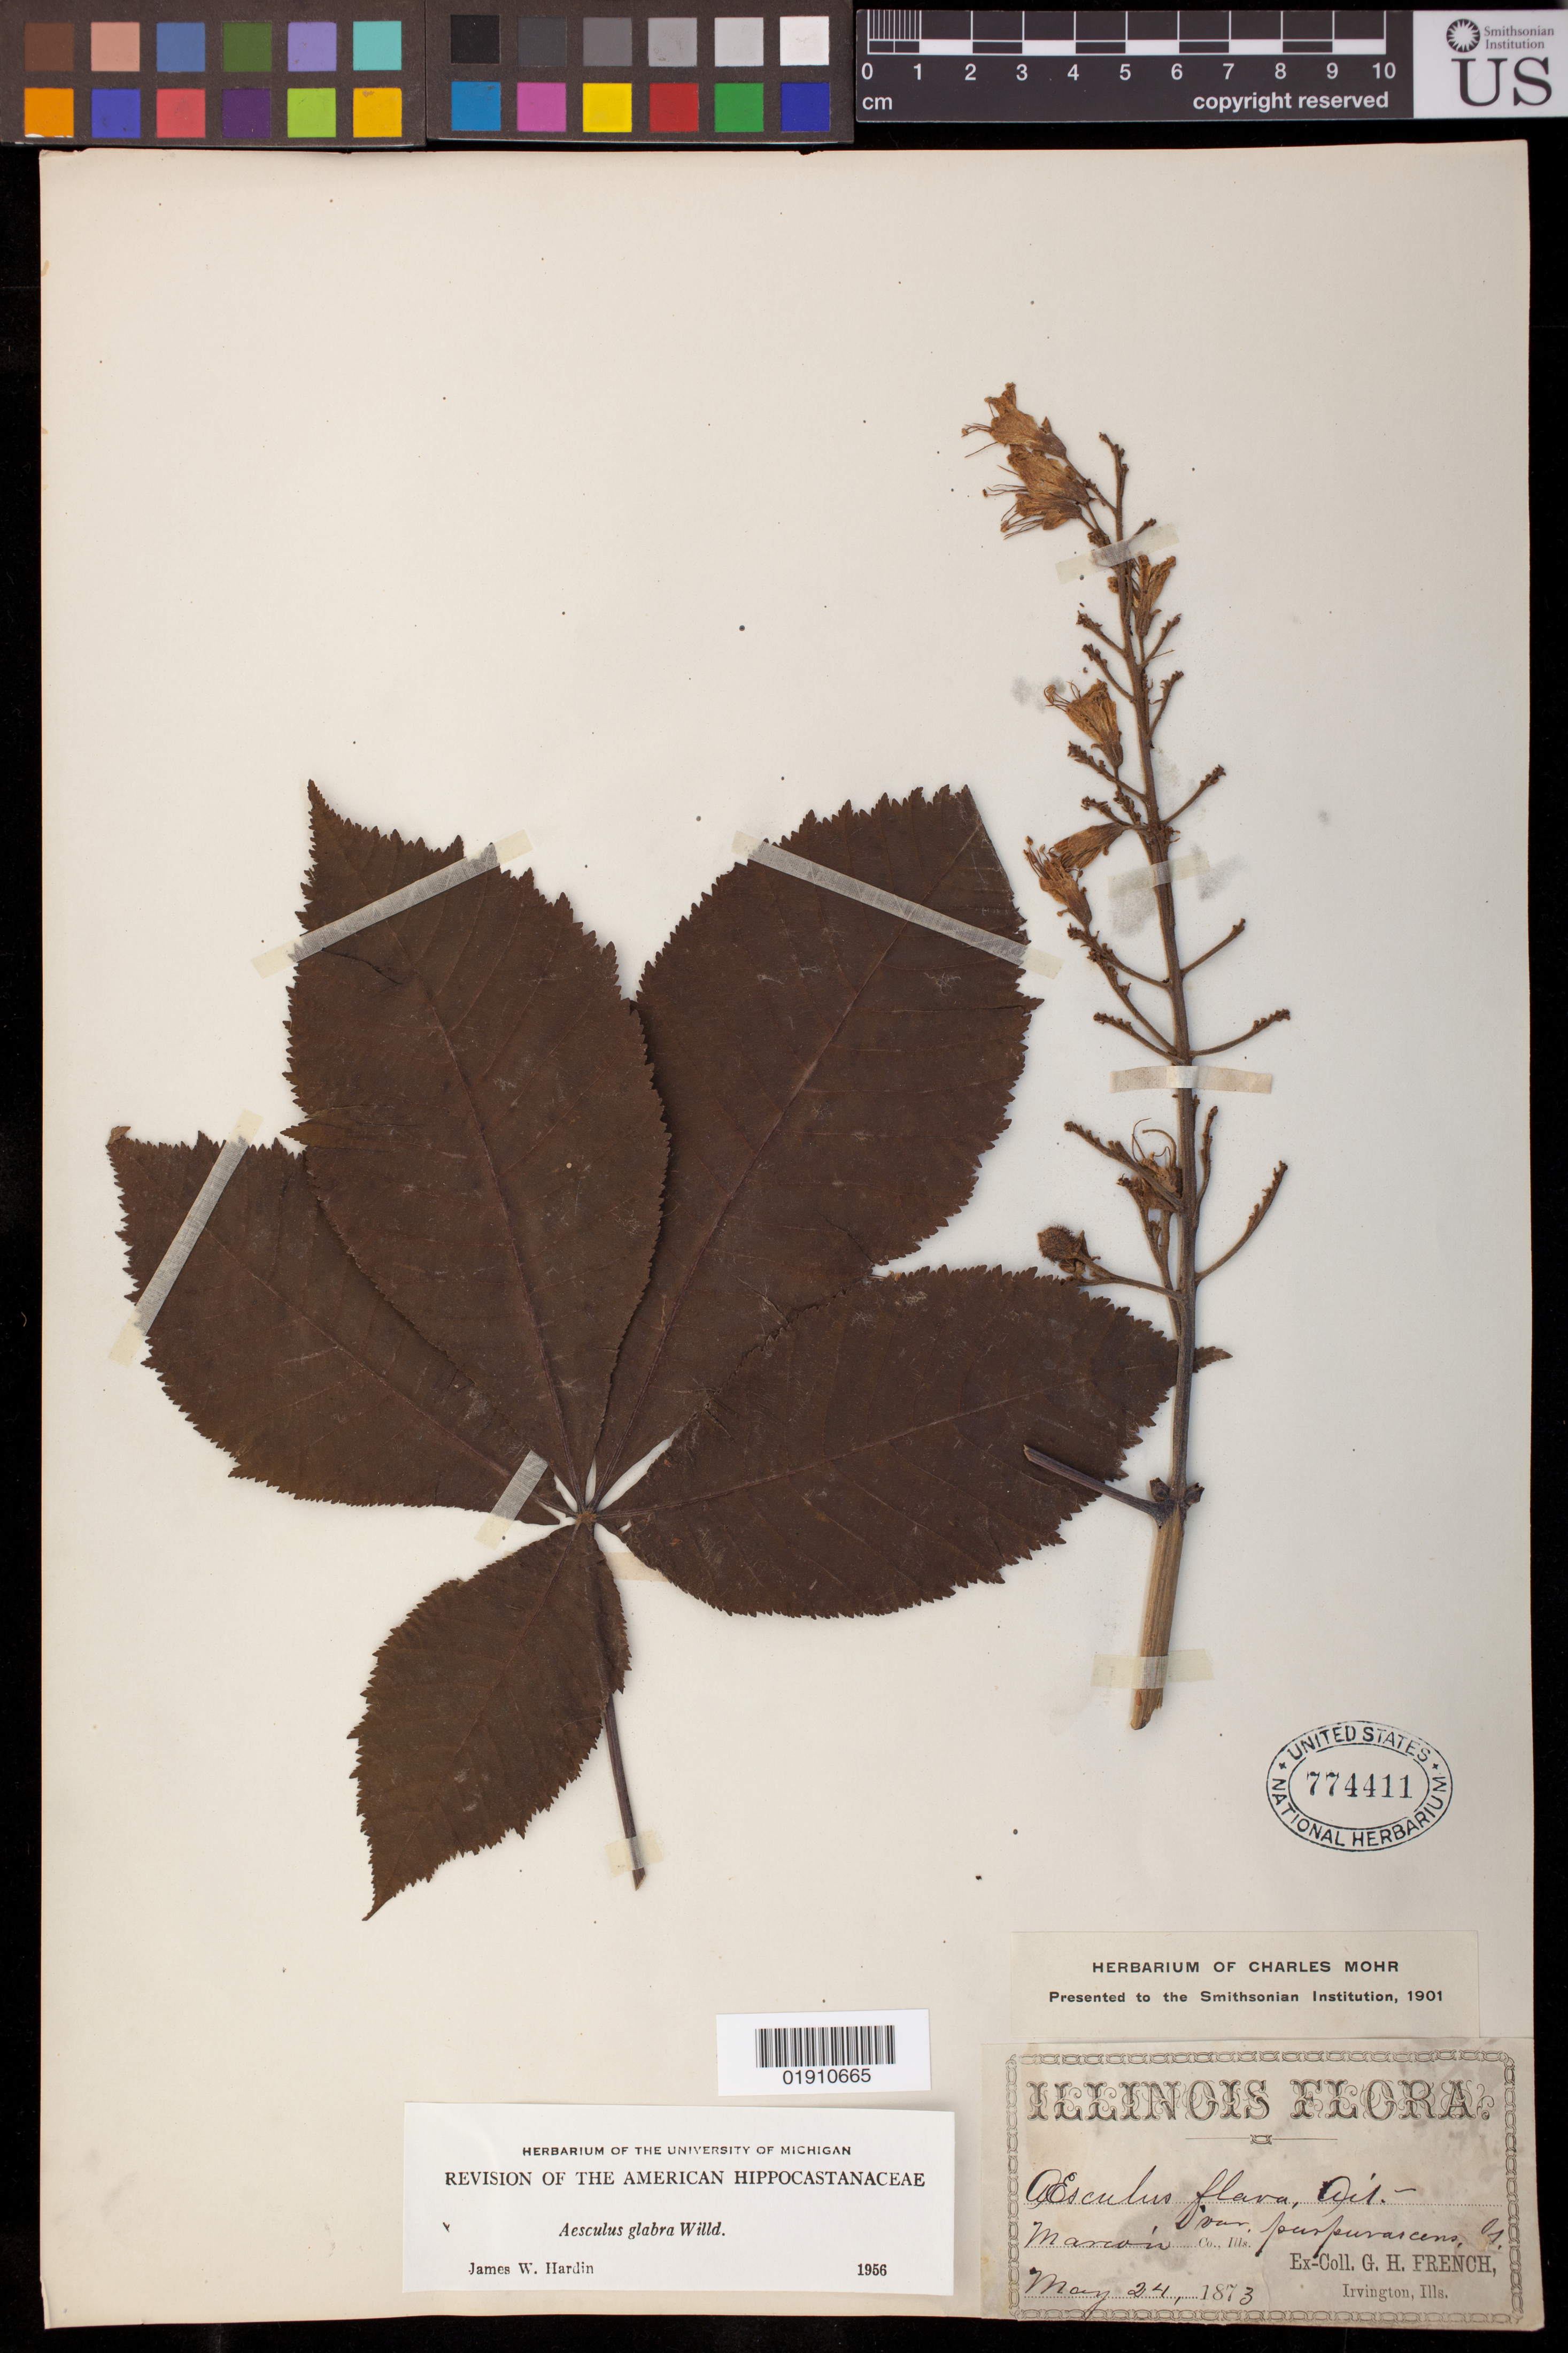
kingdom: Plantae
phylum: Tracheophyta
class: Magnoliopsida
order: Sapindales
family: Sapindaceae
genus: Aesculus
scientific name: Aesculus glabra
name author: Willd.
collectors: G. H. French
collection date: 1873-05-24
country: United States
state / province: Illinois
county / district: Marion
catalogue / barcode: US 774411